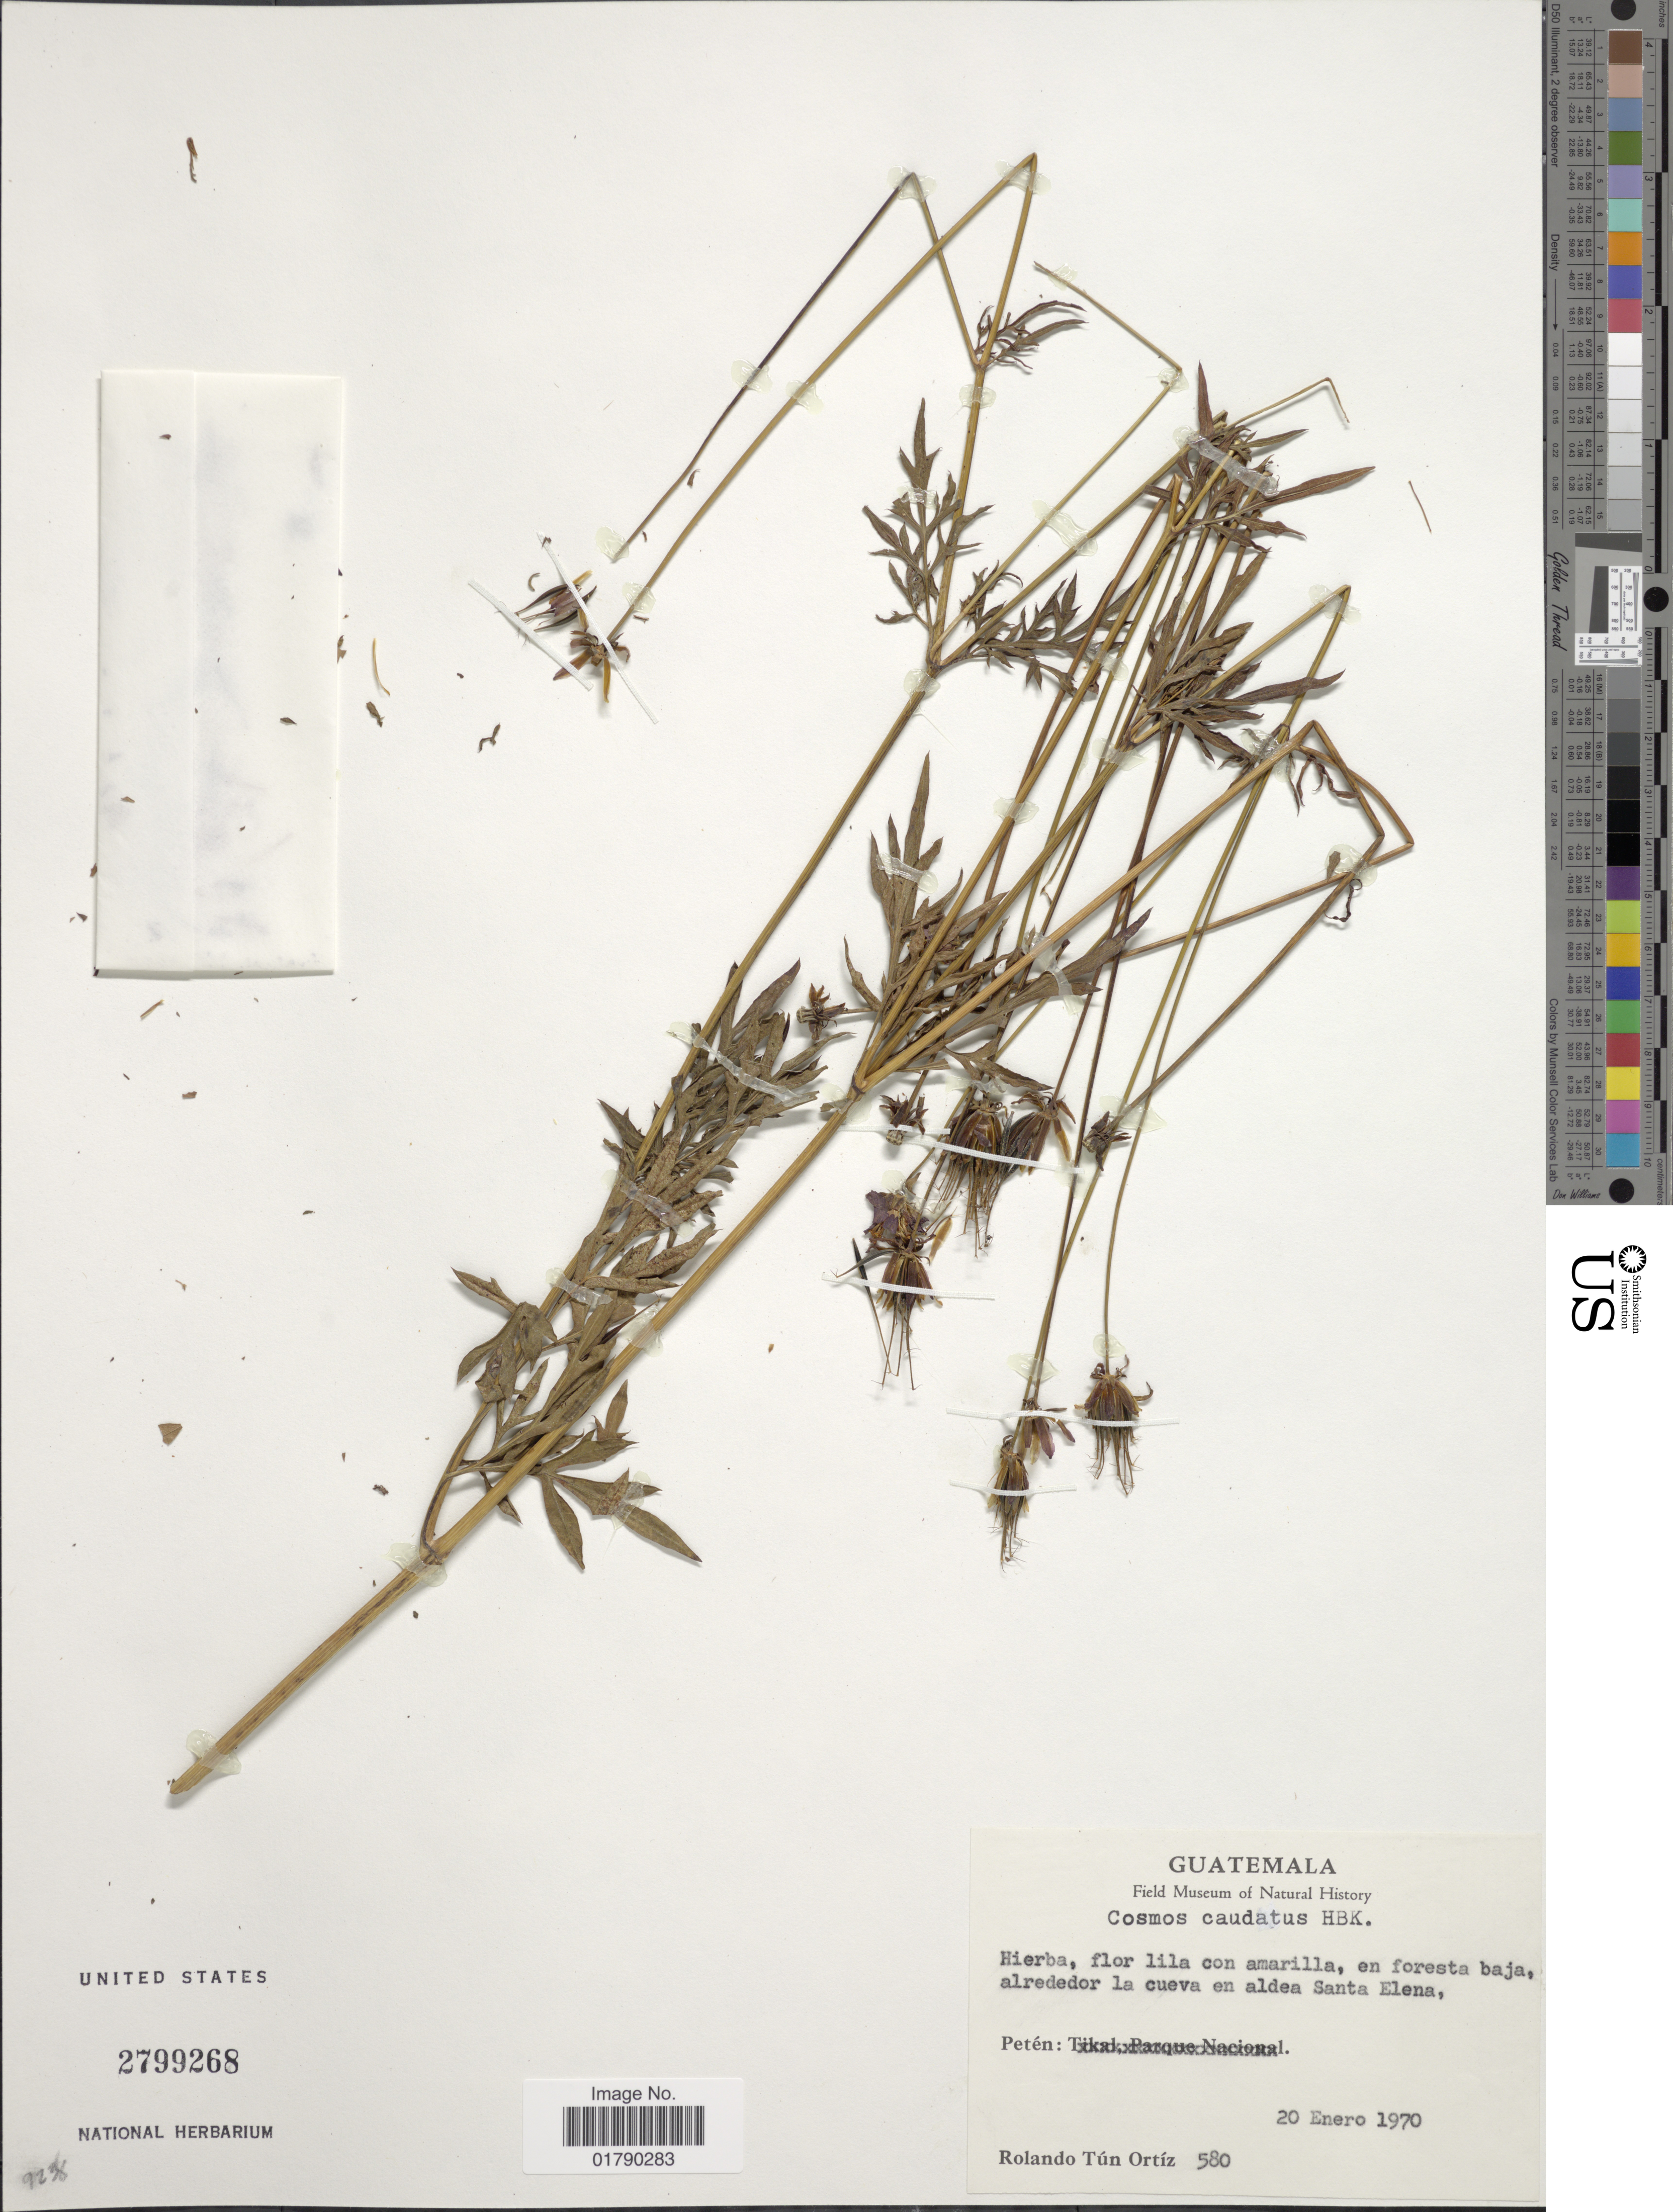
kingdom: Plantae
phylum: Tracheophyta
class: Magnoliopsida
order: Asterales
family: Asteraceae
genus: Cosmos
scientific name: Cosmos caudatus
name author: Kunth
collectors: R. T. Ortíz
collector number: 580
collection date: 1970-01-20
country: Guatemala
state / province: El Petén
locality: En foresta baja, alrededor la cueva en aldea Santa Elena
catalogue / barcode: US 2799268